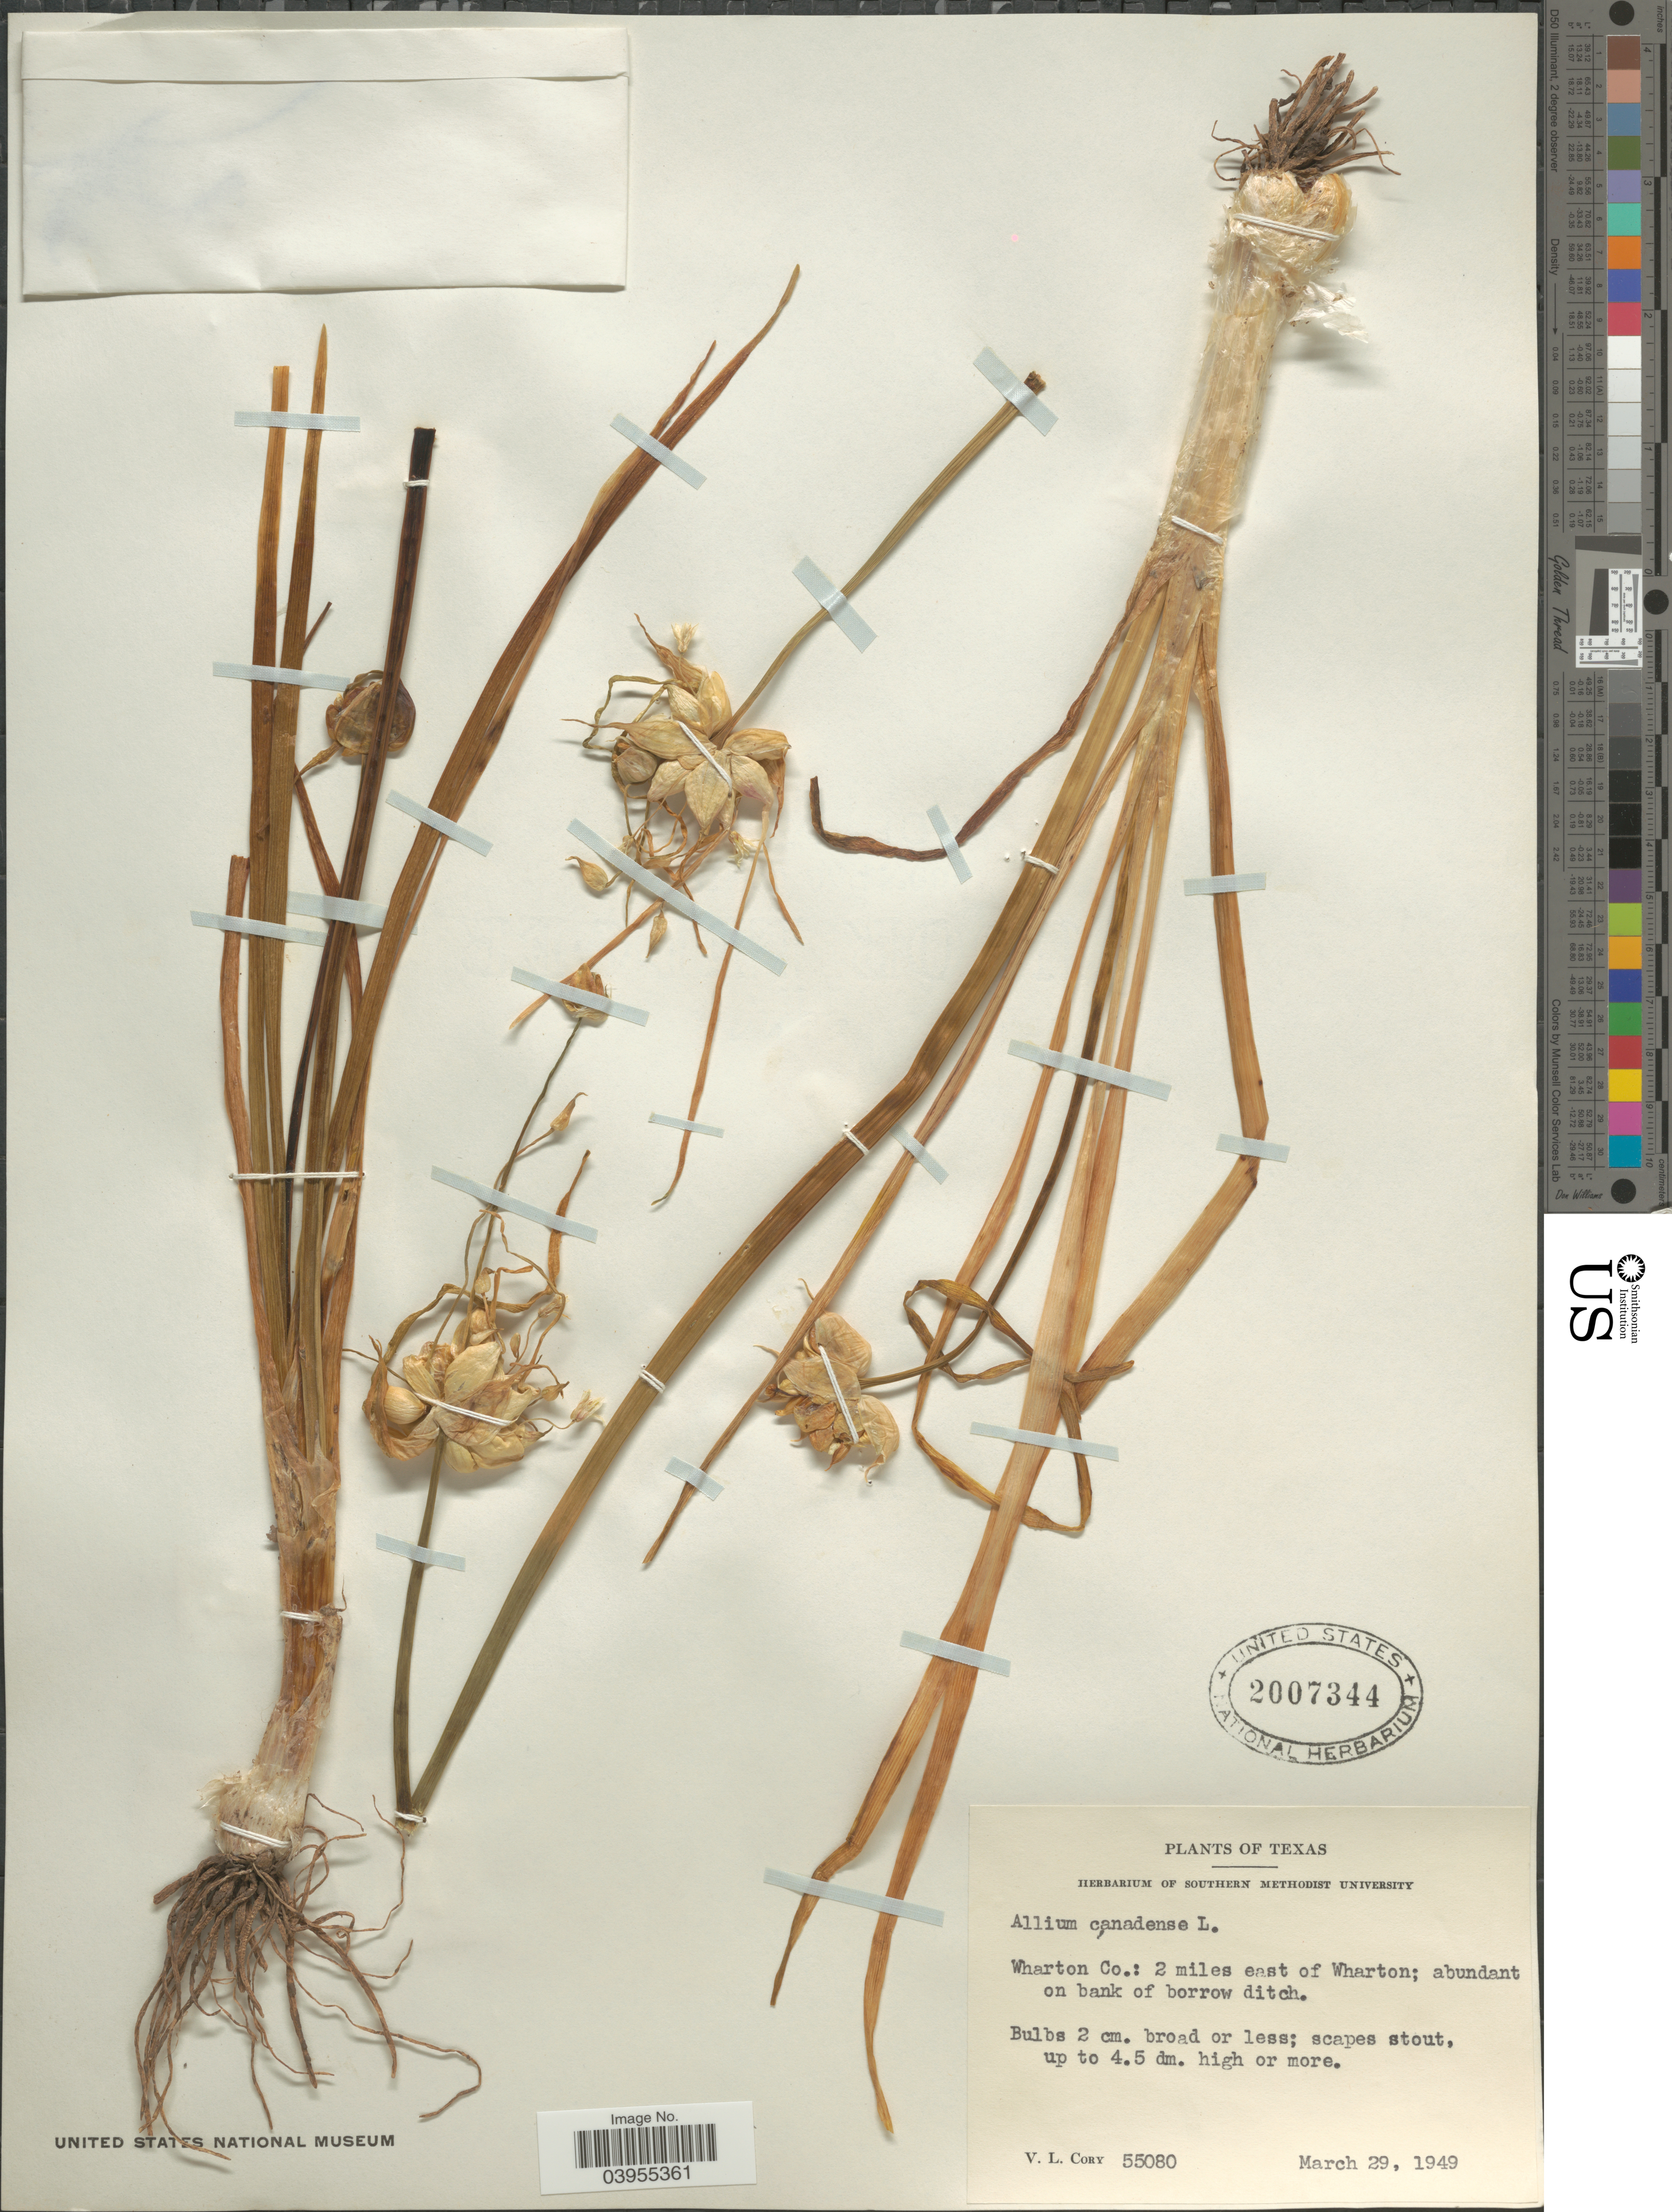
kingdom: Plantae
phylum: Tracheophyta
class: Liliopsida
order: Asparagales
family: Amaryllidaceae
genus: Allium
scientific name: Allium canadense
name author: L.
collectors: V. Cory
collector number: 55080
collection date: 1949-03-29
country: United States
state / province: Texas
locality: Wharton Co.: 2 miles east of Wharton.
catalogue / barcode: US 2007344